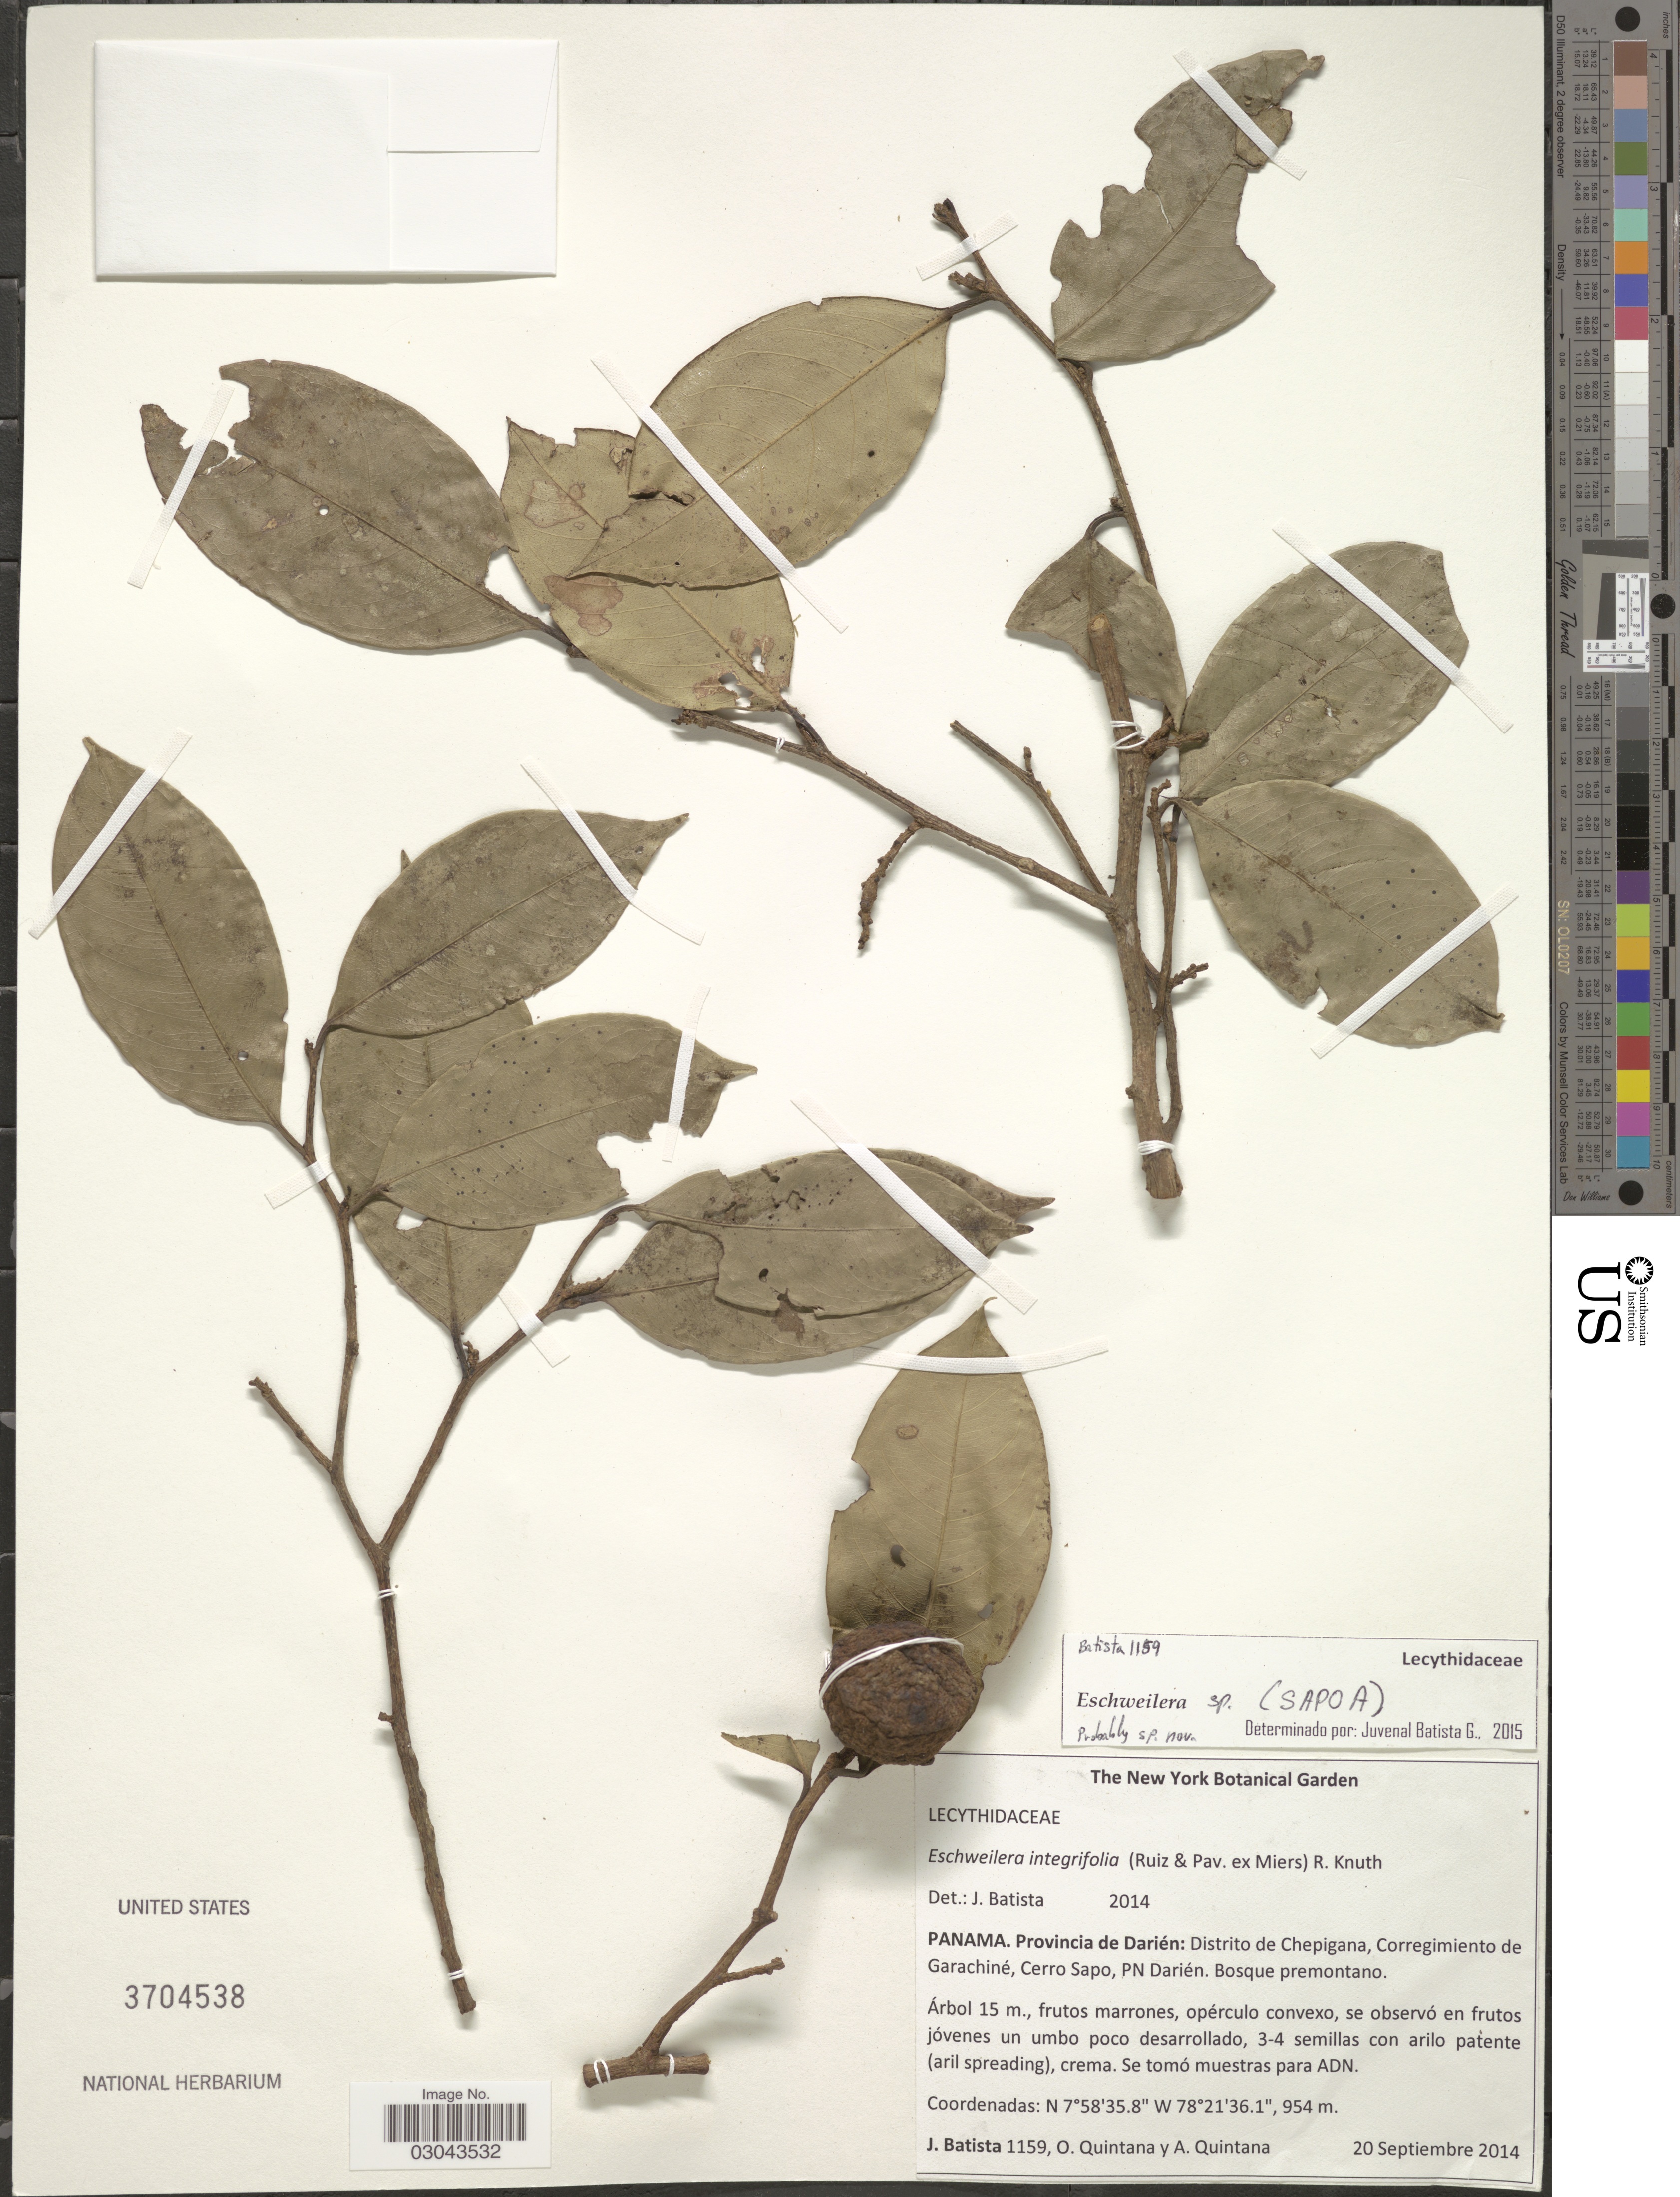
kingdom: Plantae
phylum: Tracheophyta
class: Magnoliopsida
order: Ericales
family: Lecythidaceae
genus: Eschweilera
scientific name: Eschweilera sp.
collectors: J. Batista, O. Quintana & A. Quintana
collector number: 1159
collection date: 2014-09-20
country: Panama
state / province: Darién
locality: Distrito de Chepigana, Corregimiento de Garachiné, Cerro Sapo, PN Darién.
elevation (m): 954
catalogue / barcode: US 3704538